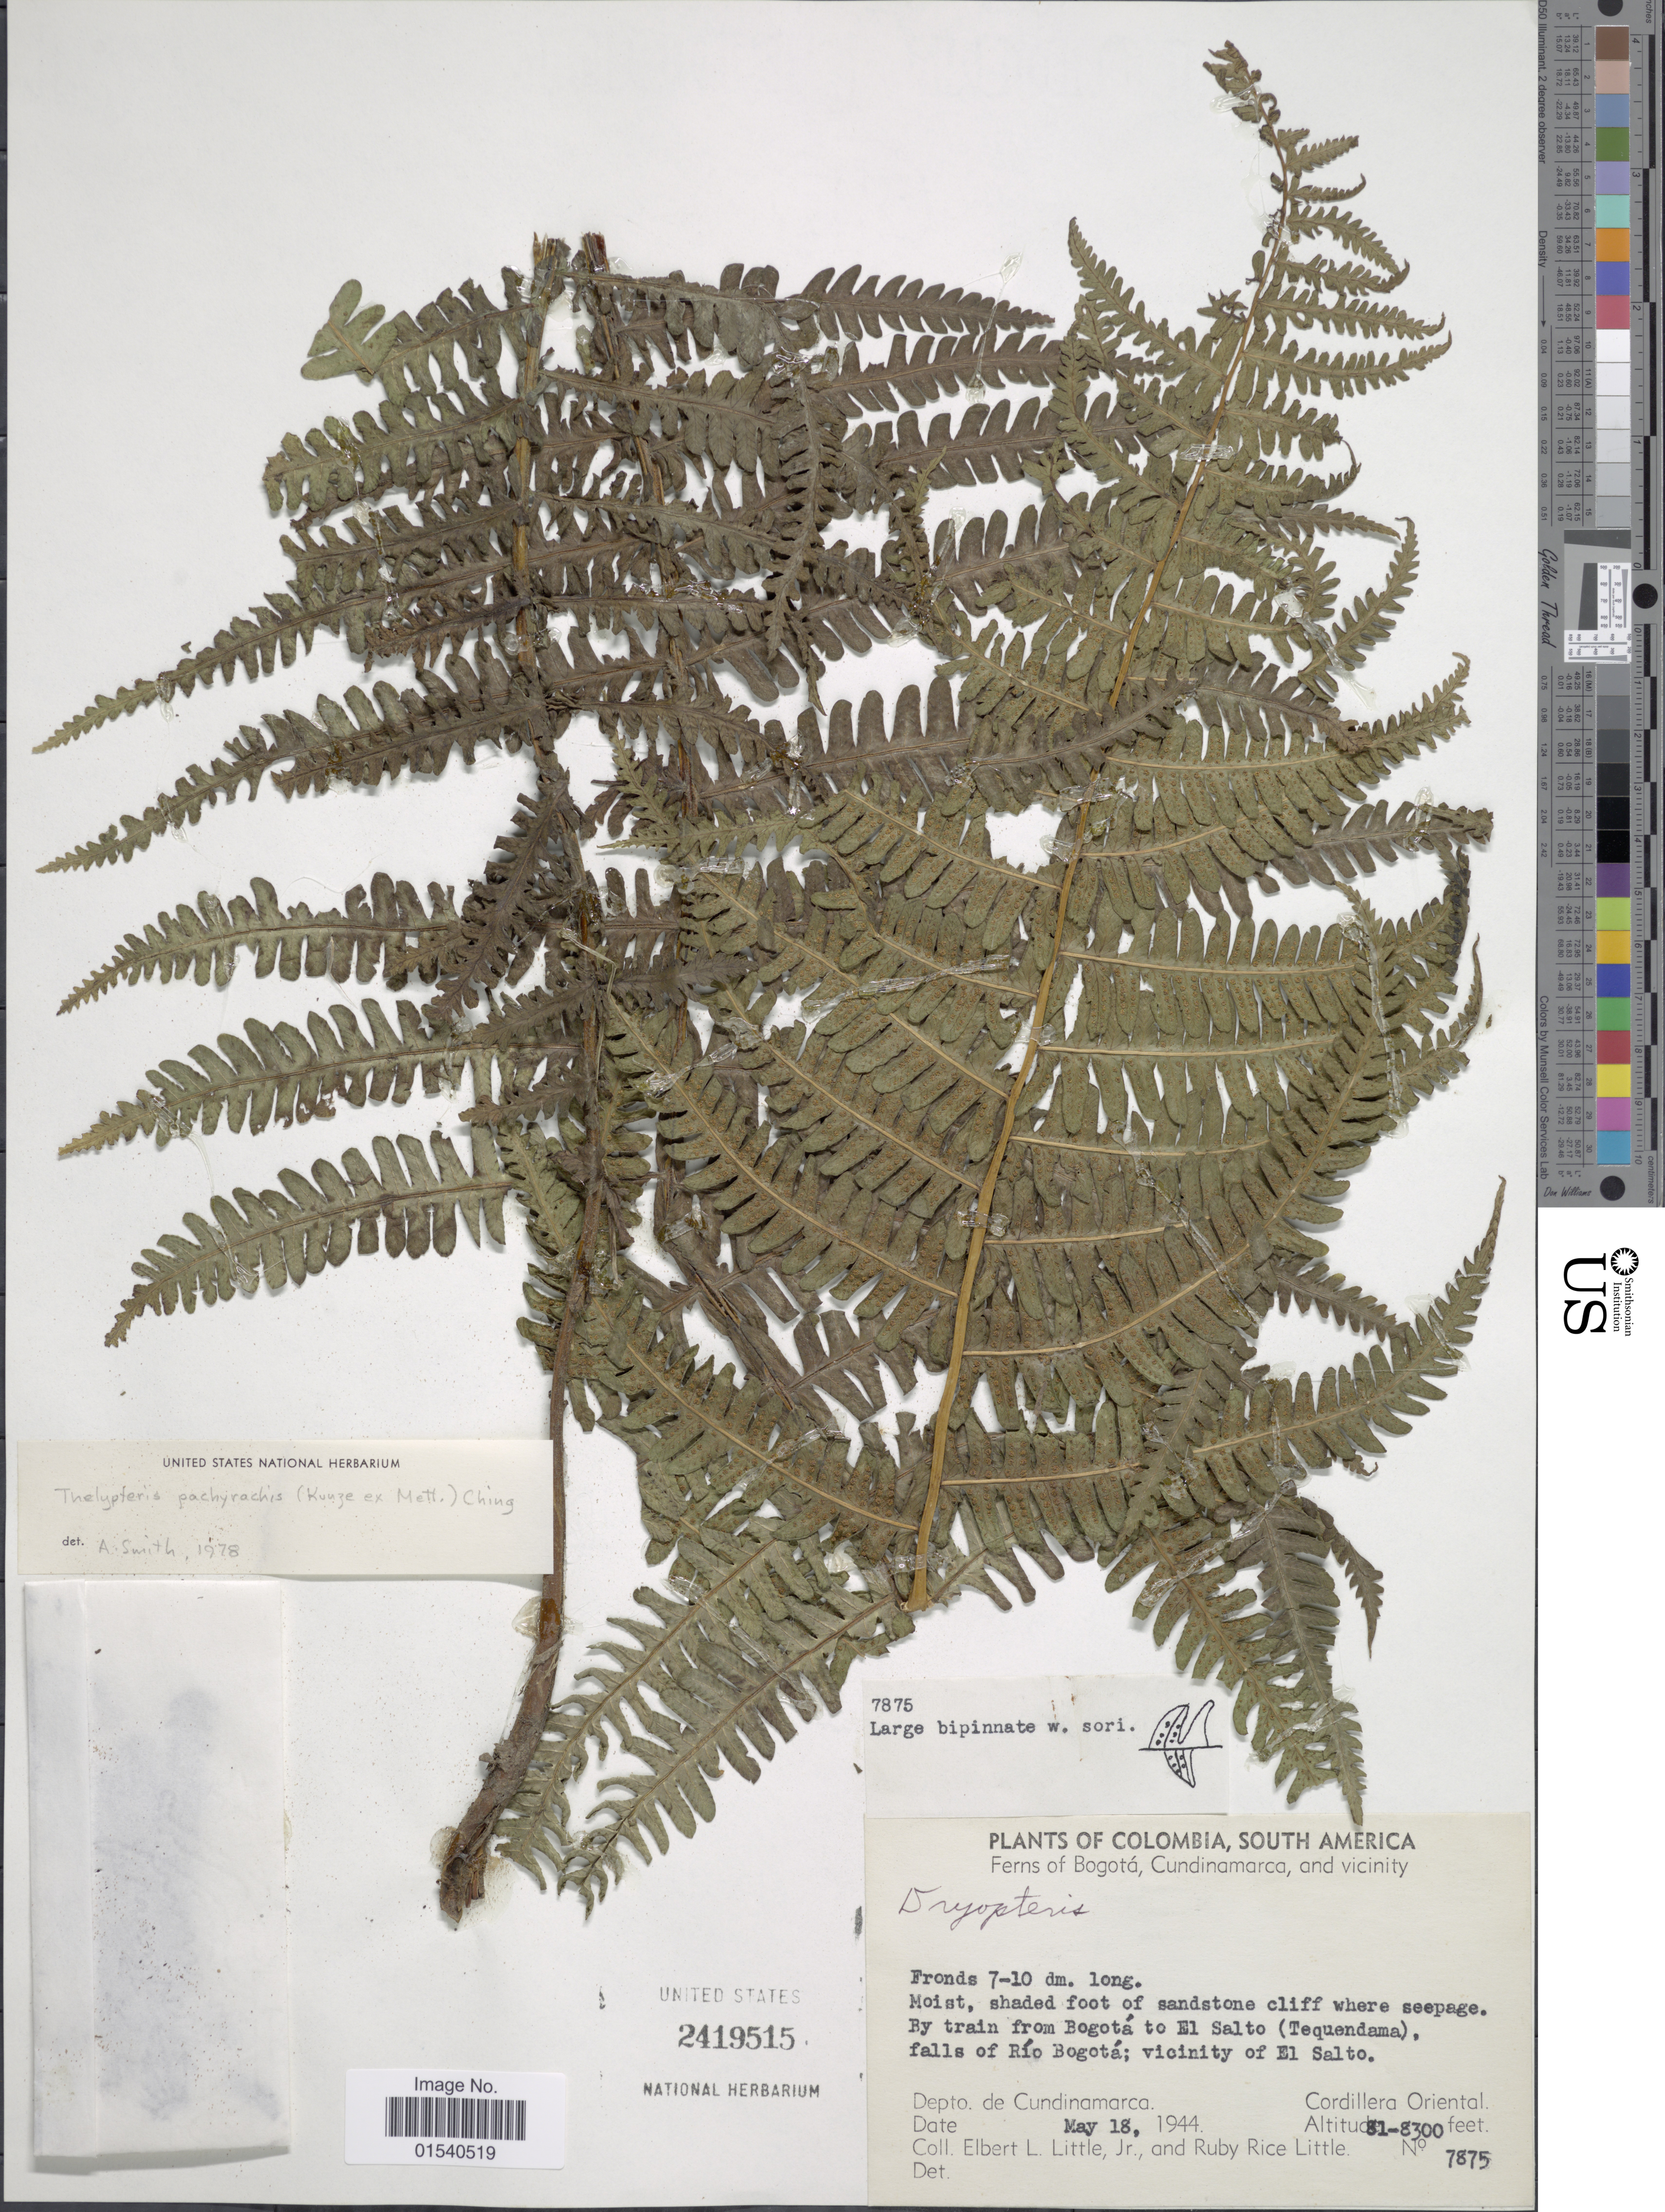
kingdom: Plantae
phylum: Tracheophyta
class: Polypodiopsida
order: Polypodiales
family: Thelypteridaceae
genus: Amauropelta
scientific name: Amauropelta pachyrachis (Kunze) comb. nov., ined 2015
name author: (Kunze)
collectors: E. L. Little & R. R. Little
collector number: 7875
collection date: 1944-05-18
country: Colombia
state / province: Cundinamarca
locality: By train from Bogotá to El Salto (Tequendama), falls of Río Bogotá; vicinity of EL Salto. Depto. de Cundinamarca, Cordillera Oriental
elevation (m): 8100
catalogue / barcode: US 2419515